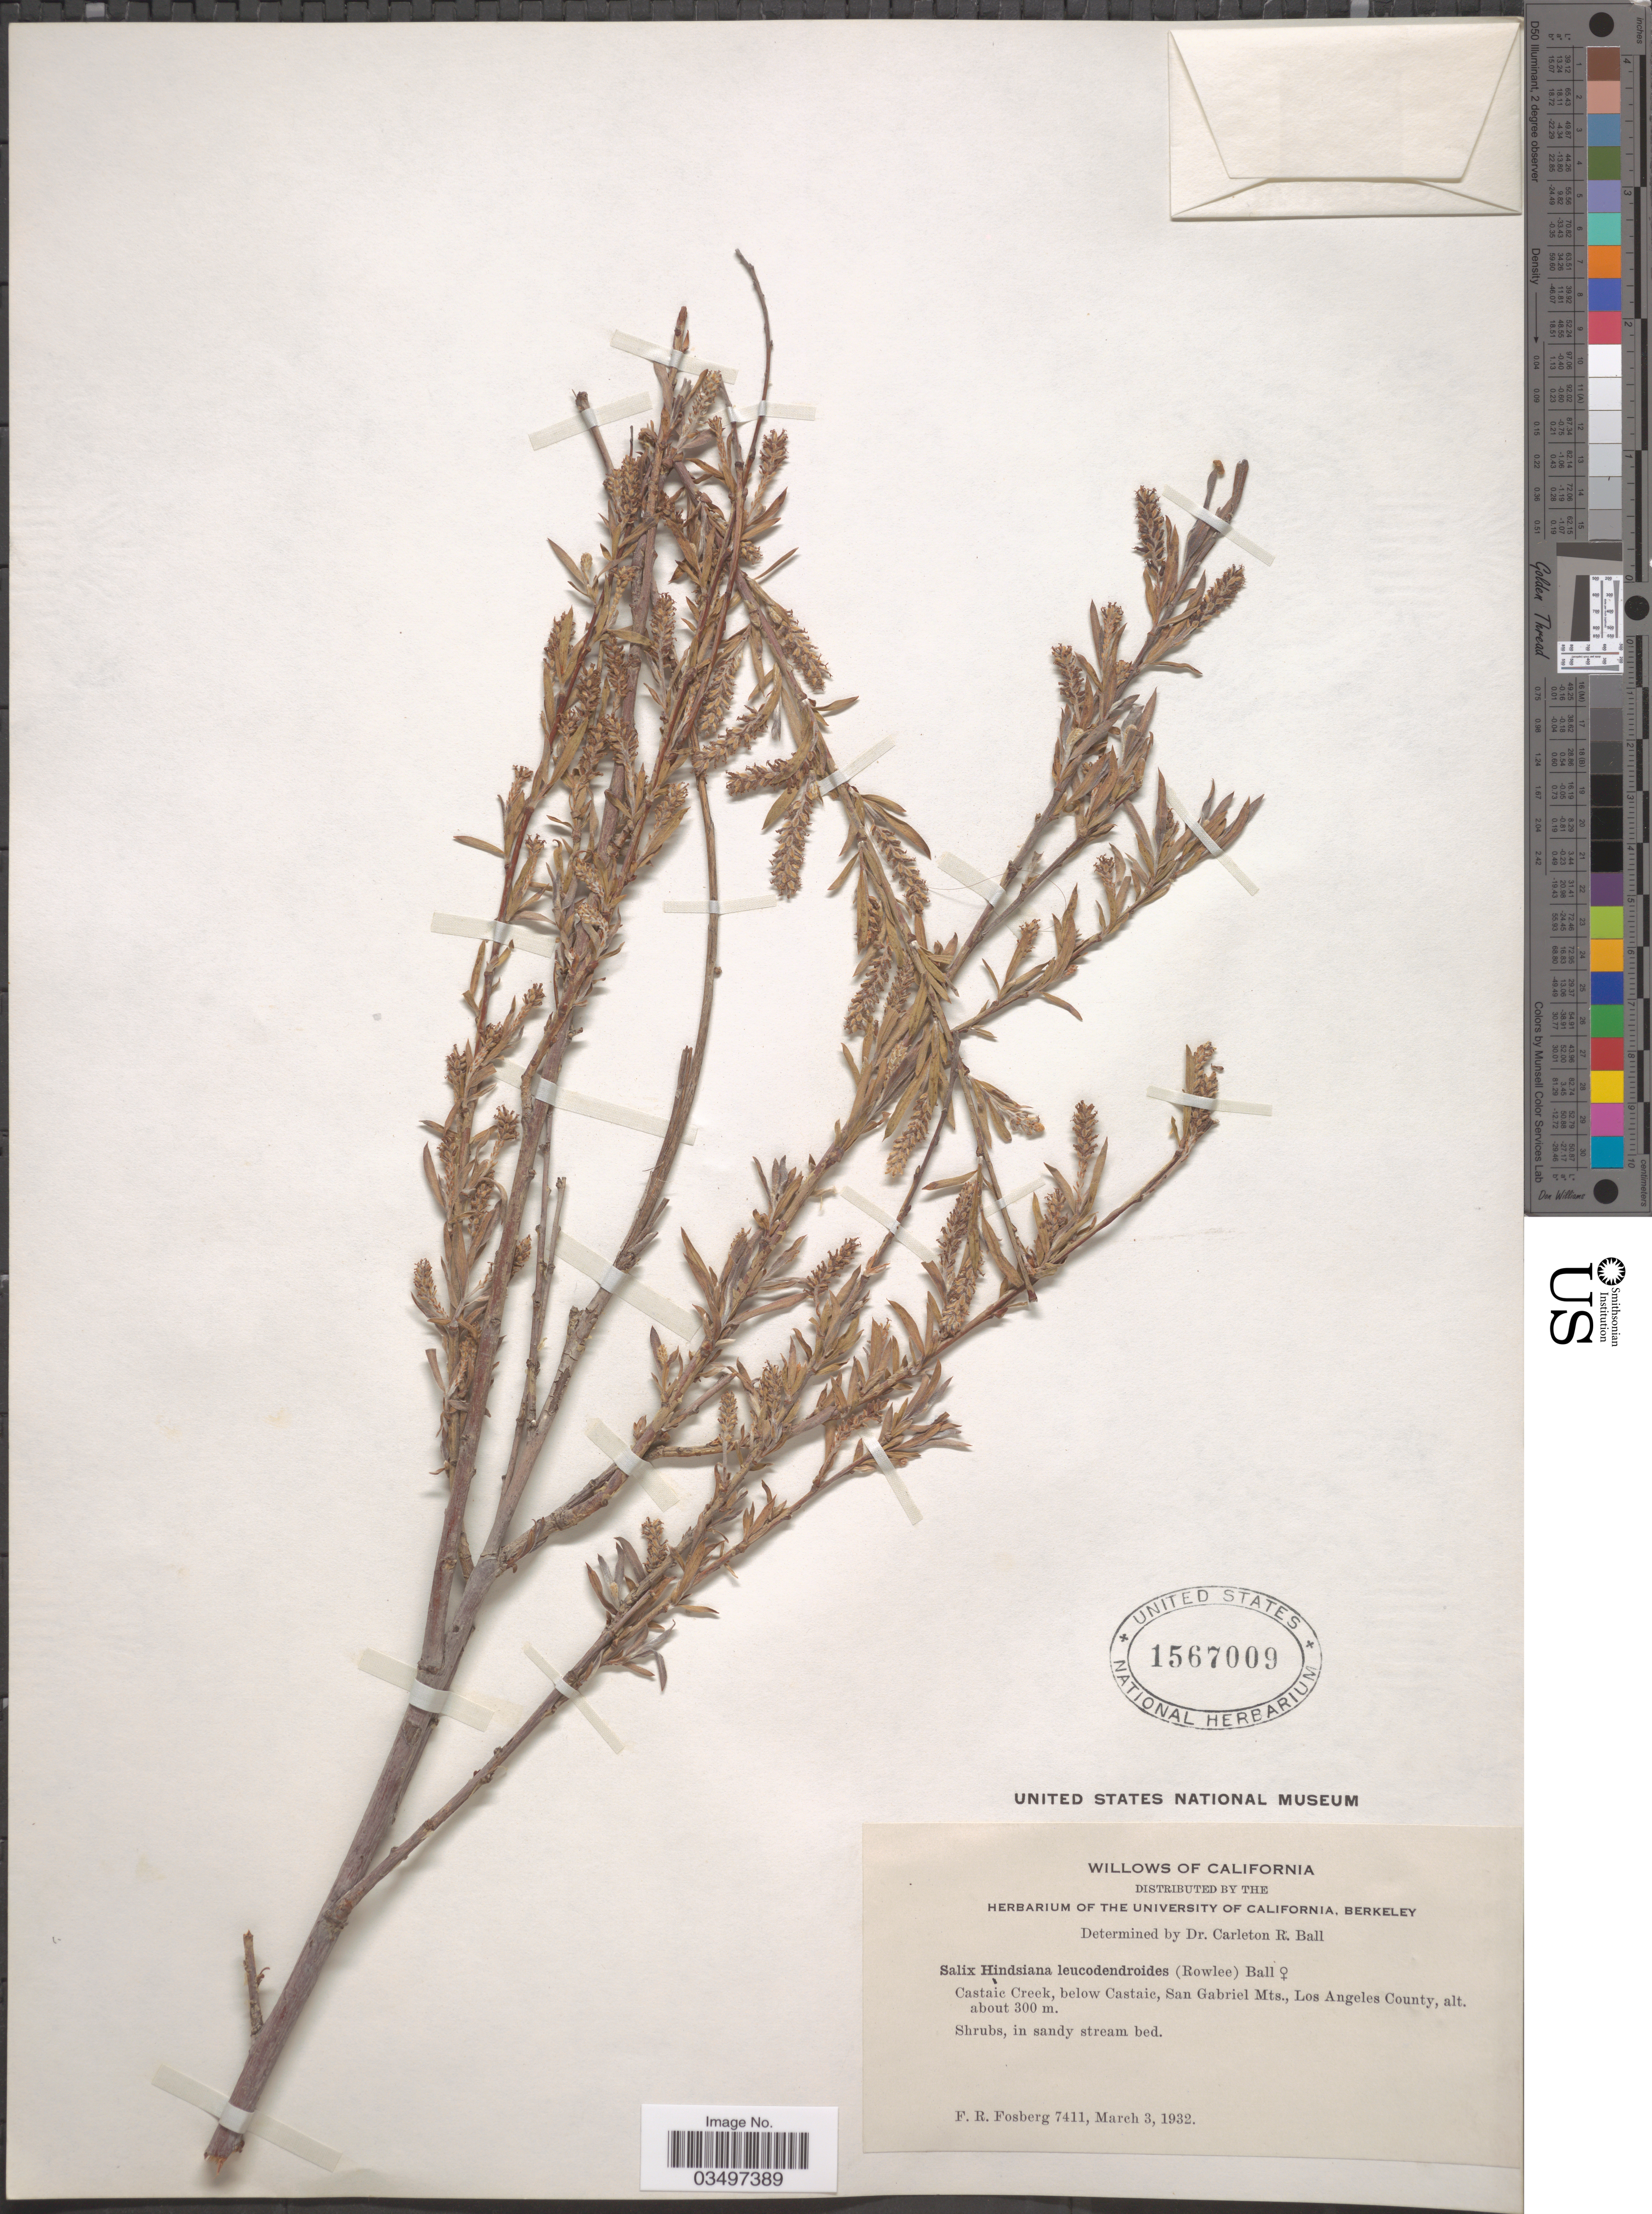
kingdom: Plantae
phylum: Tracheophyta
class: Magnoliopsida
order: Malpighiales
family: Salicaceae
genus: Salix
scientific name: Salix hindsiana var. leucodendroides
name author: (Rowlee) C.R. Ball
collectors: F. R. Fosberg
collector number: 7411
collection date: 1932-03-03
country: United States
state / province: California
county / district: Los Angeles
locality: Castaic Creek, below Castaic, San Gabriel Mts., Los Angeles County.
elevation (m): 300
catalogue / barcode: US 1567009